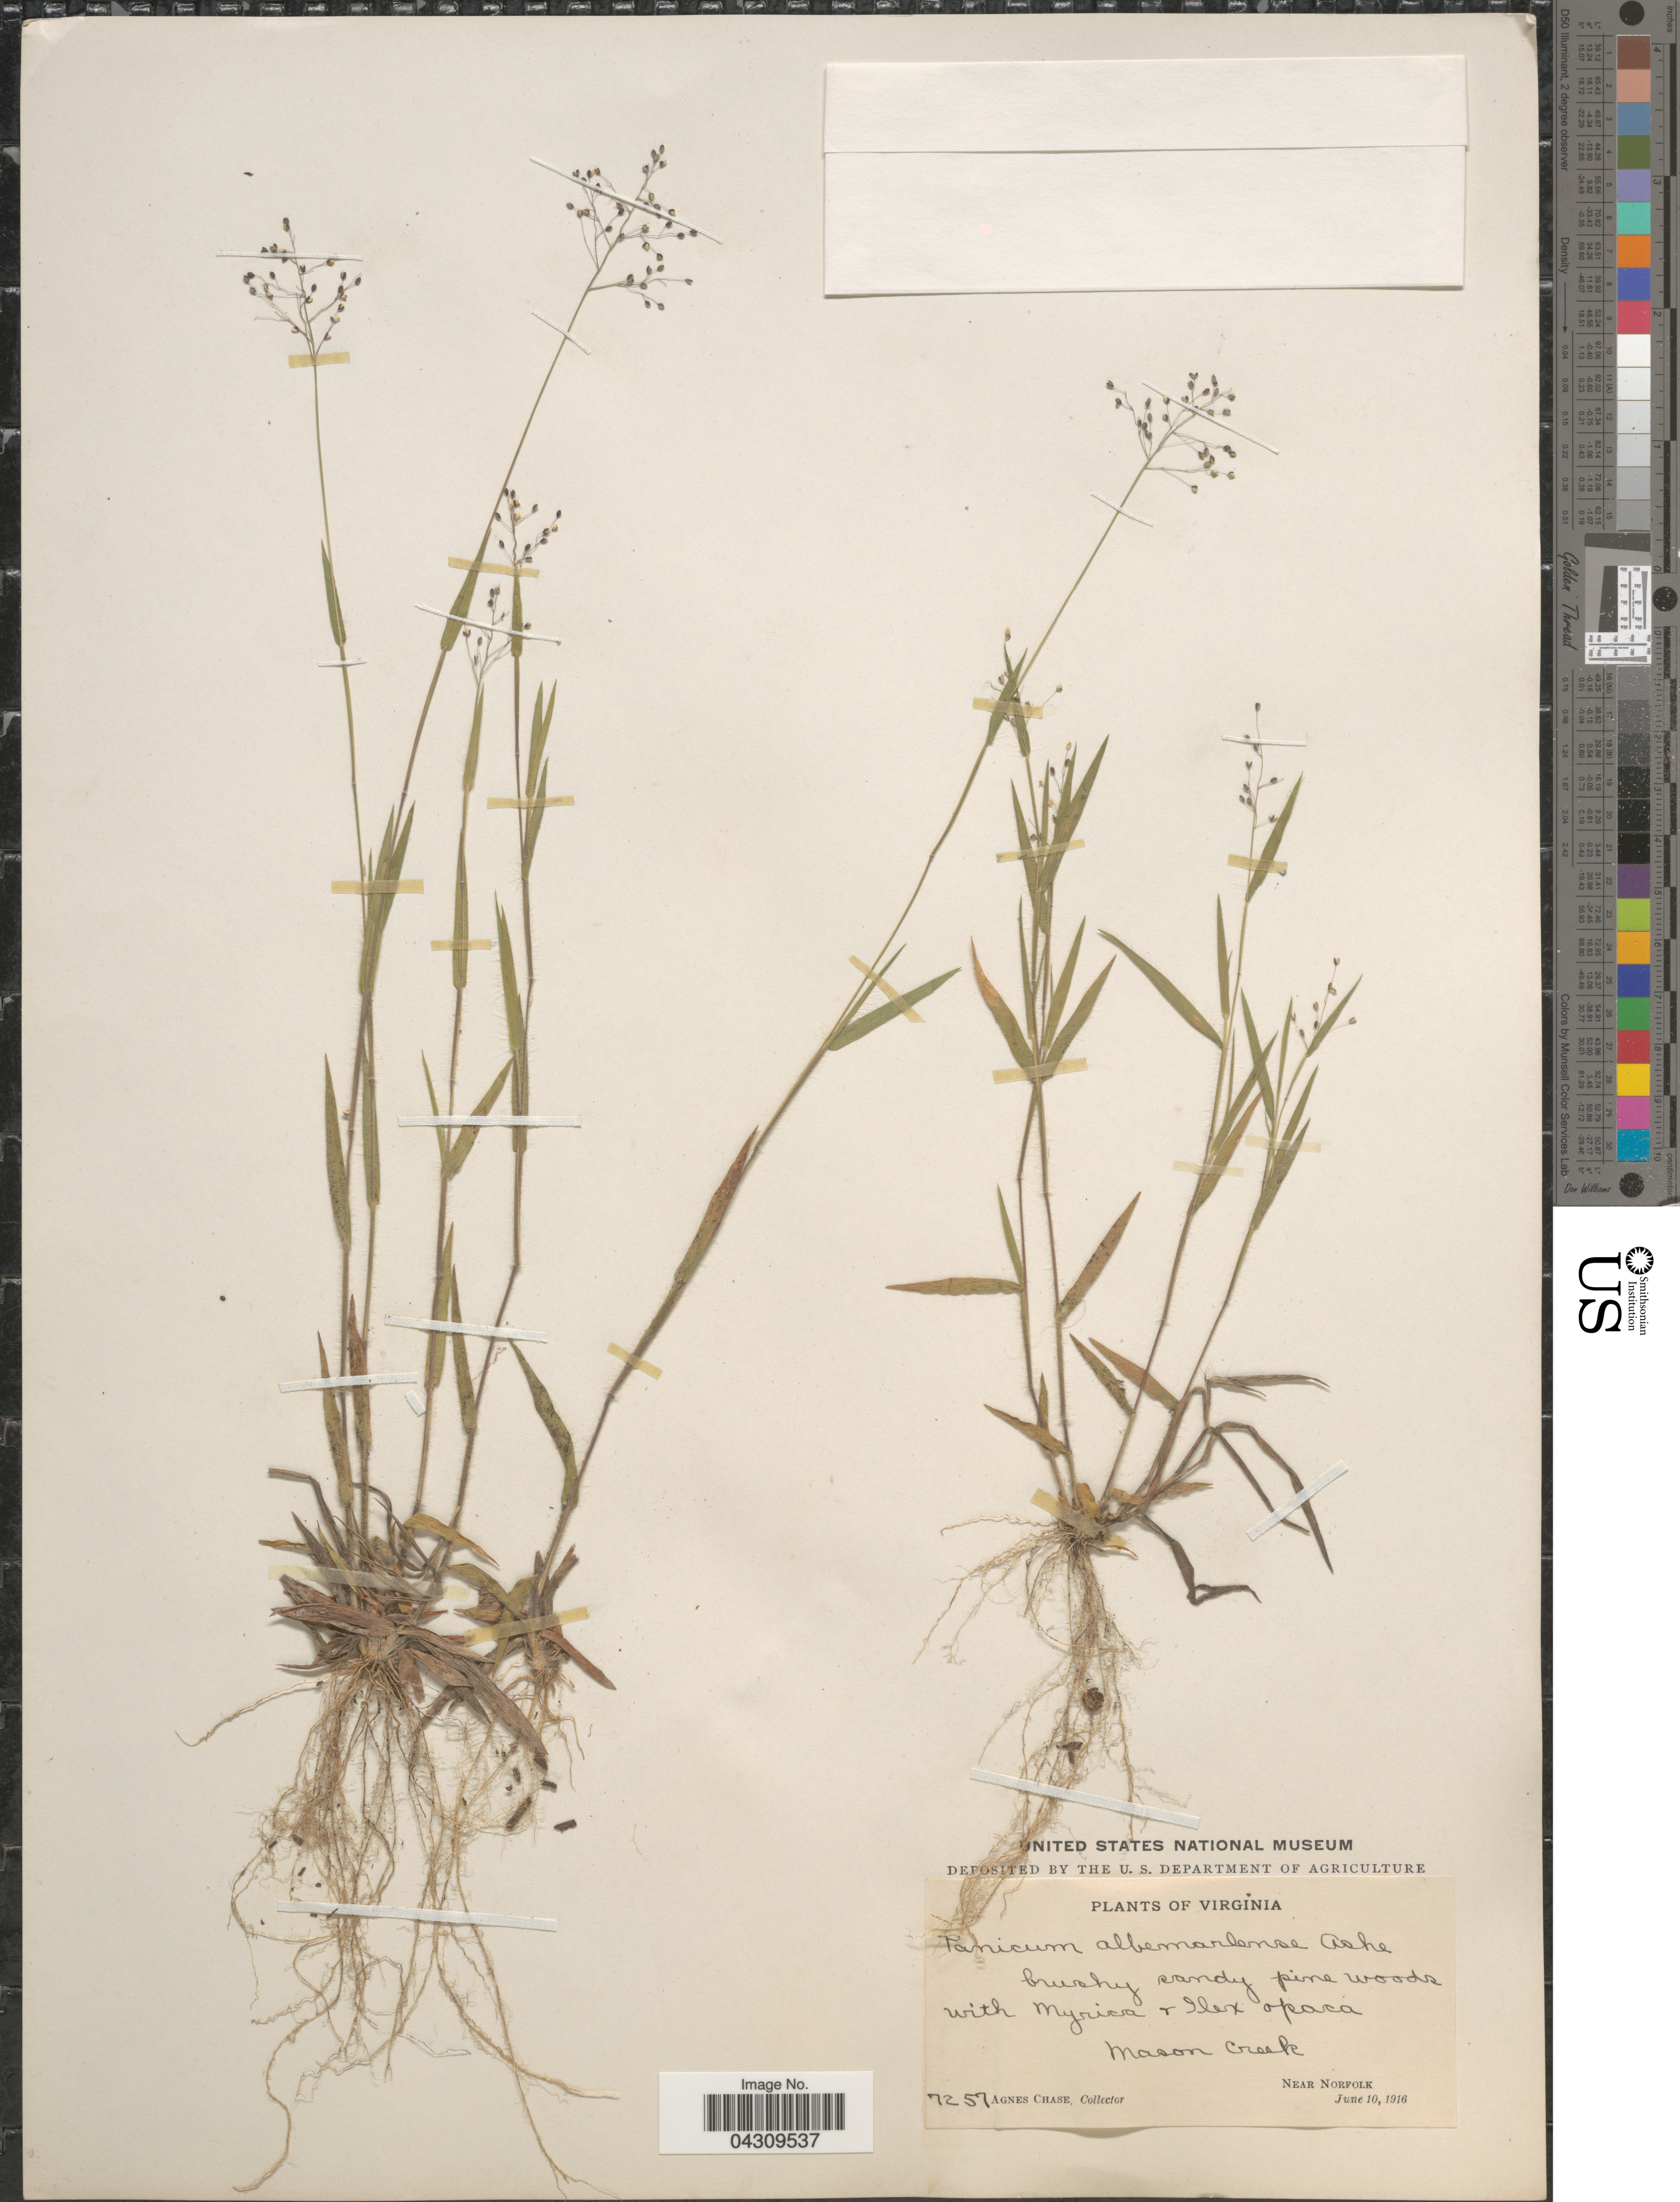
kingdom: Plantae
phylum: Tracheophyta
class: Liliopsida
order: Poales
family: Poaceae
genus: Dichanthelium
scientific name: Dichanthelium acuminatum var. acuminatum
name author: (Sw.) Gould & C.A. Clark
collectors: A. Chase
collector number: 7257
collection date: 1916-06-10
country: United States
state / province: Virginia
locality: Mason Creek. Near Norfolk.